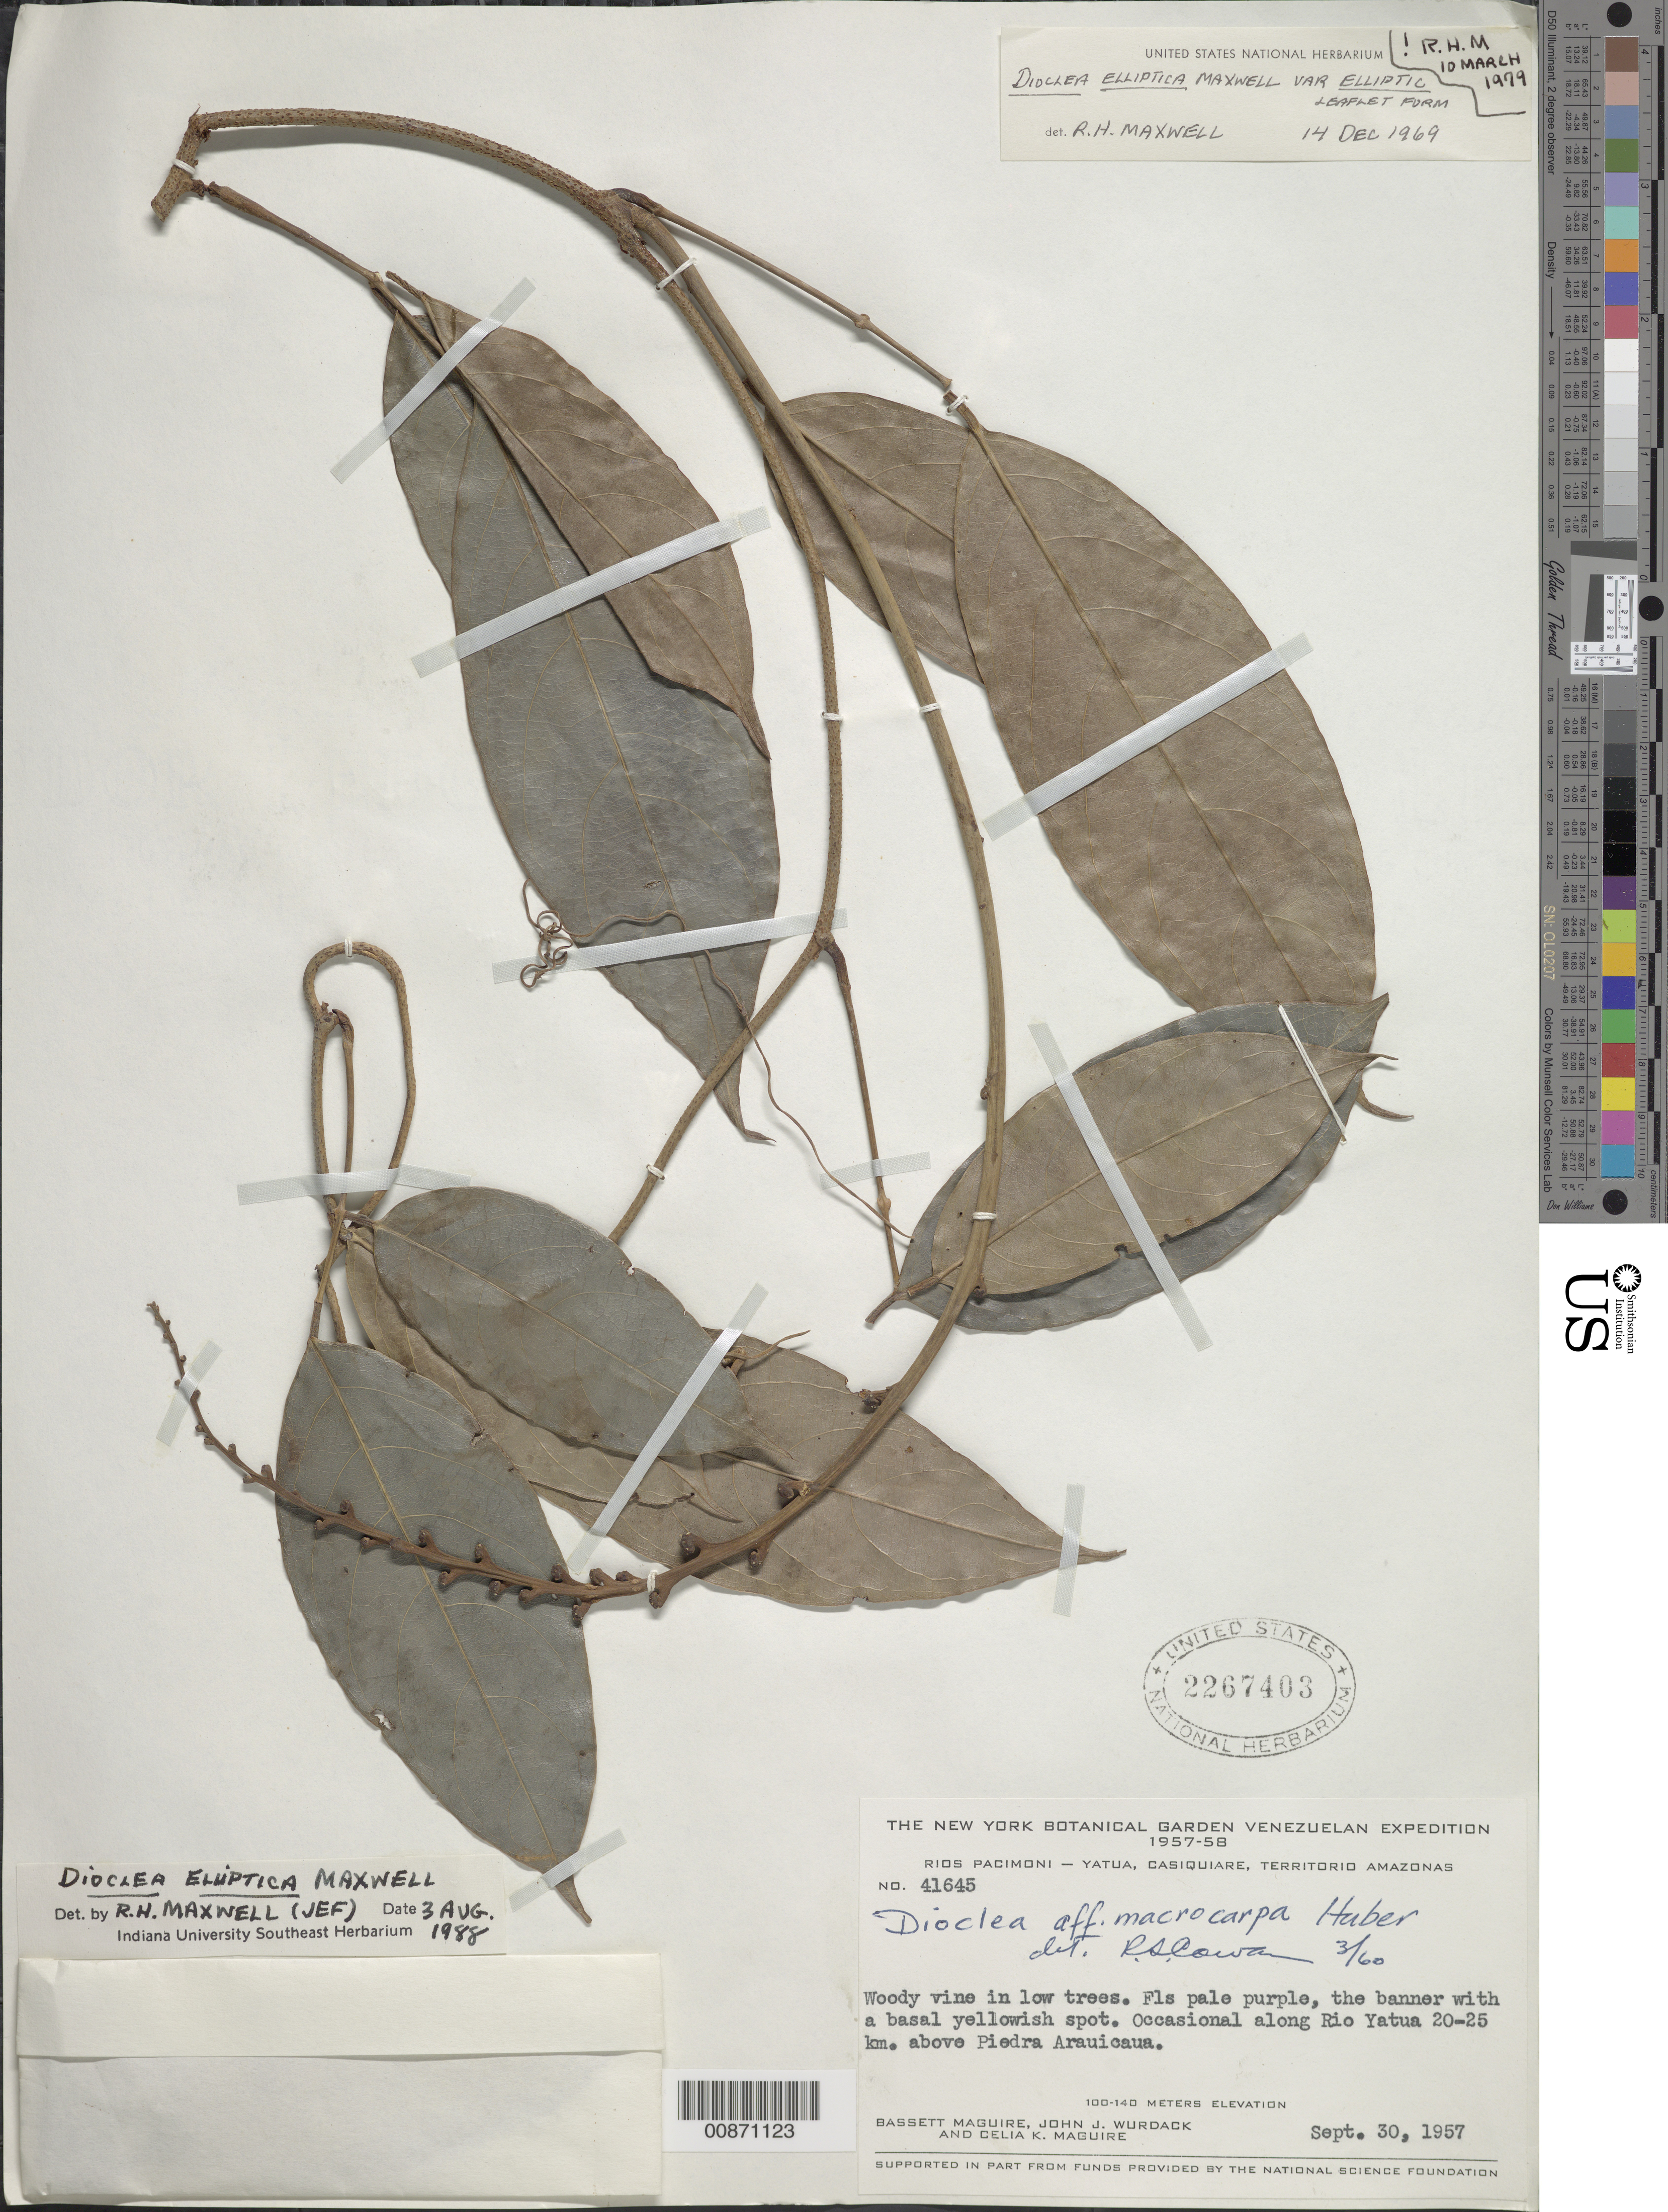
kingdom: Plantae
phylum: Tracheophyta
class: Magnoliopsida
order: Fabales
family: Fabaceae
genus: Macropsychanthus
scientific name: Macropsychanthus scaber var. scaber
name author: (Rich.) L.P. Queiroz & Snak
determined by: Strong, Mark T., (BOT), Smithsonian Institution - National Museum of Natural History (UNITED STATES)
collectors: B. Maguire, J. J. Wurdack & C. K. Maguire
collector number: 41645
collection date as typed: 30-Sep-57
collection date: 1957-09-30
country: Venezuela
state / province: Amazonas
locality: Río Pacimoni, Río Yatua, 20-25 km above Piedra Arauicaua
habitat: Low trees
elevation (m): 100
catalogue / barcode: US 2267403